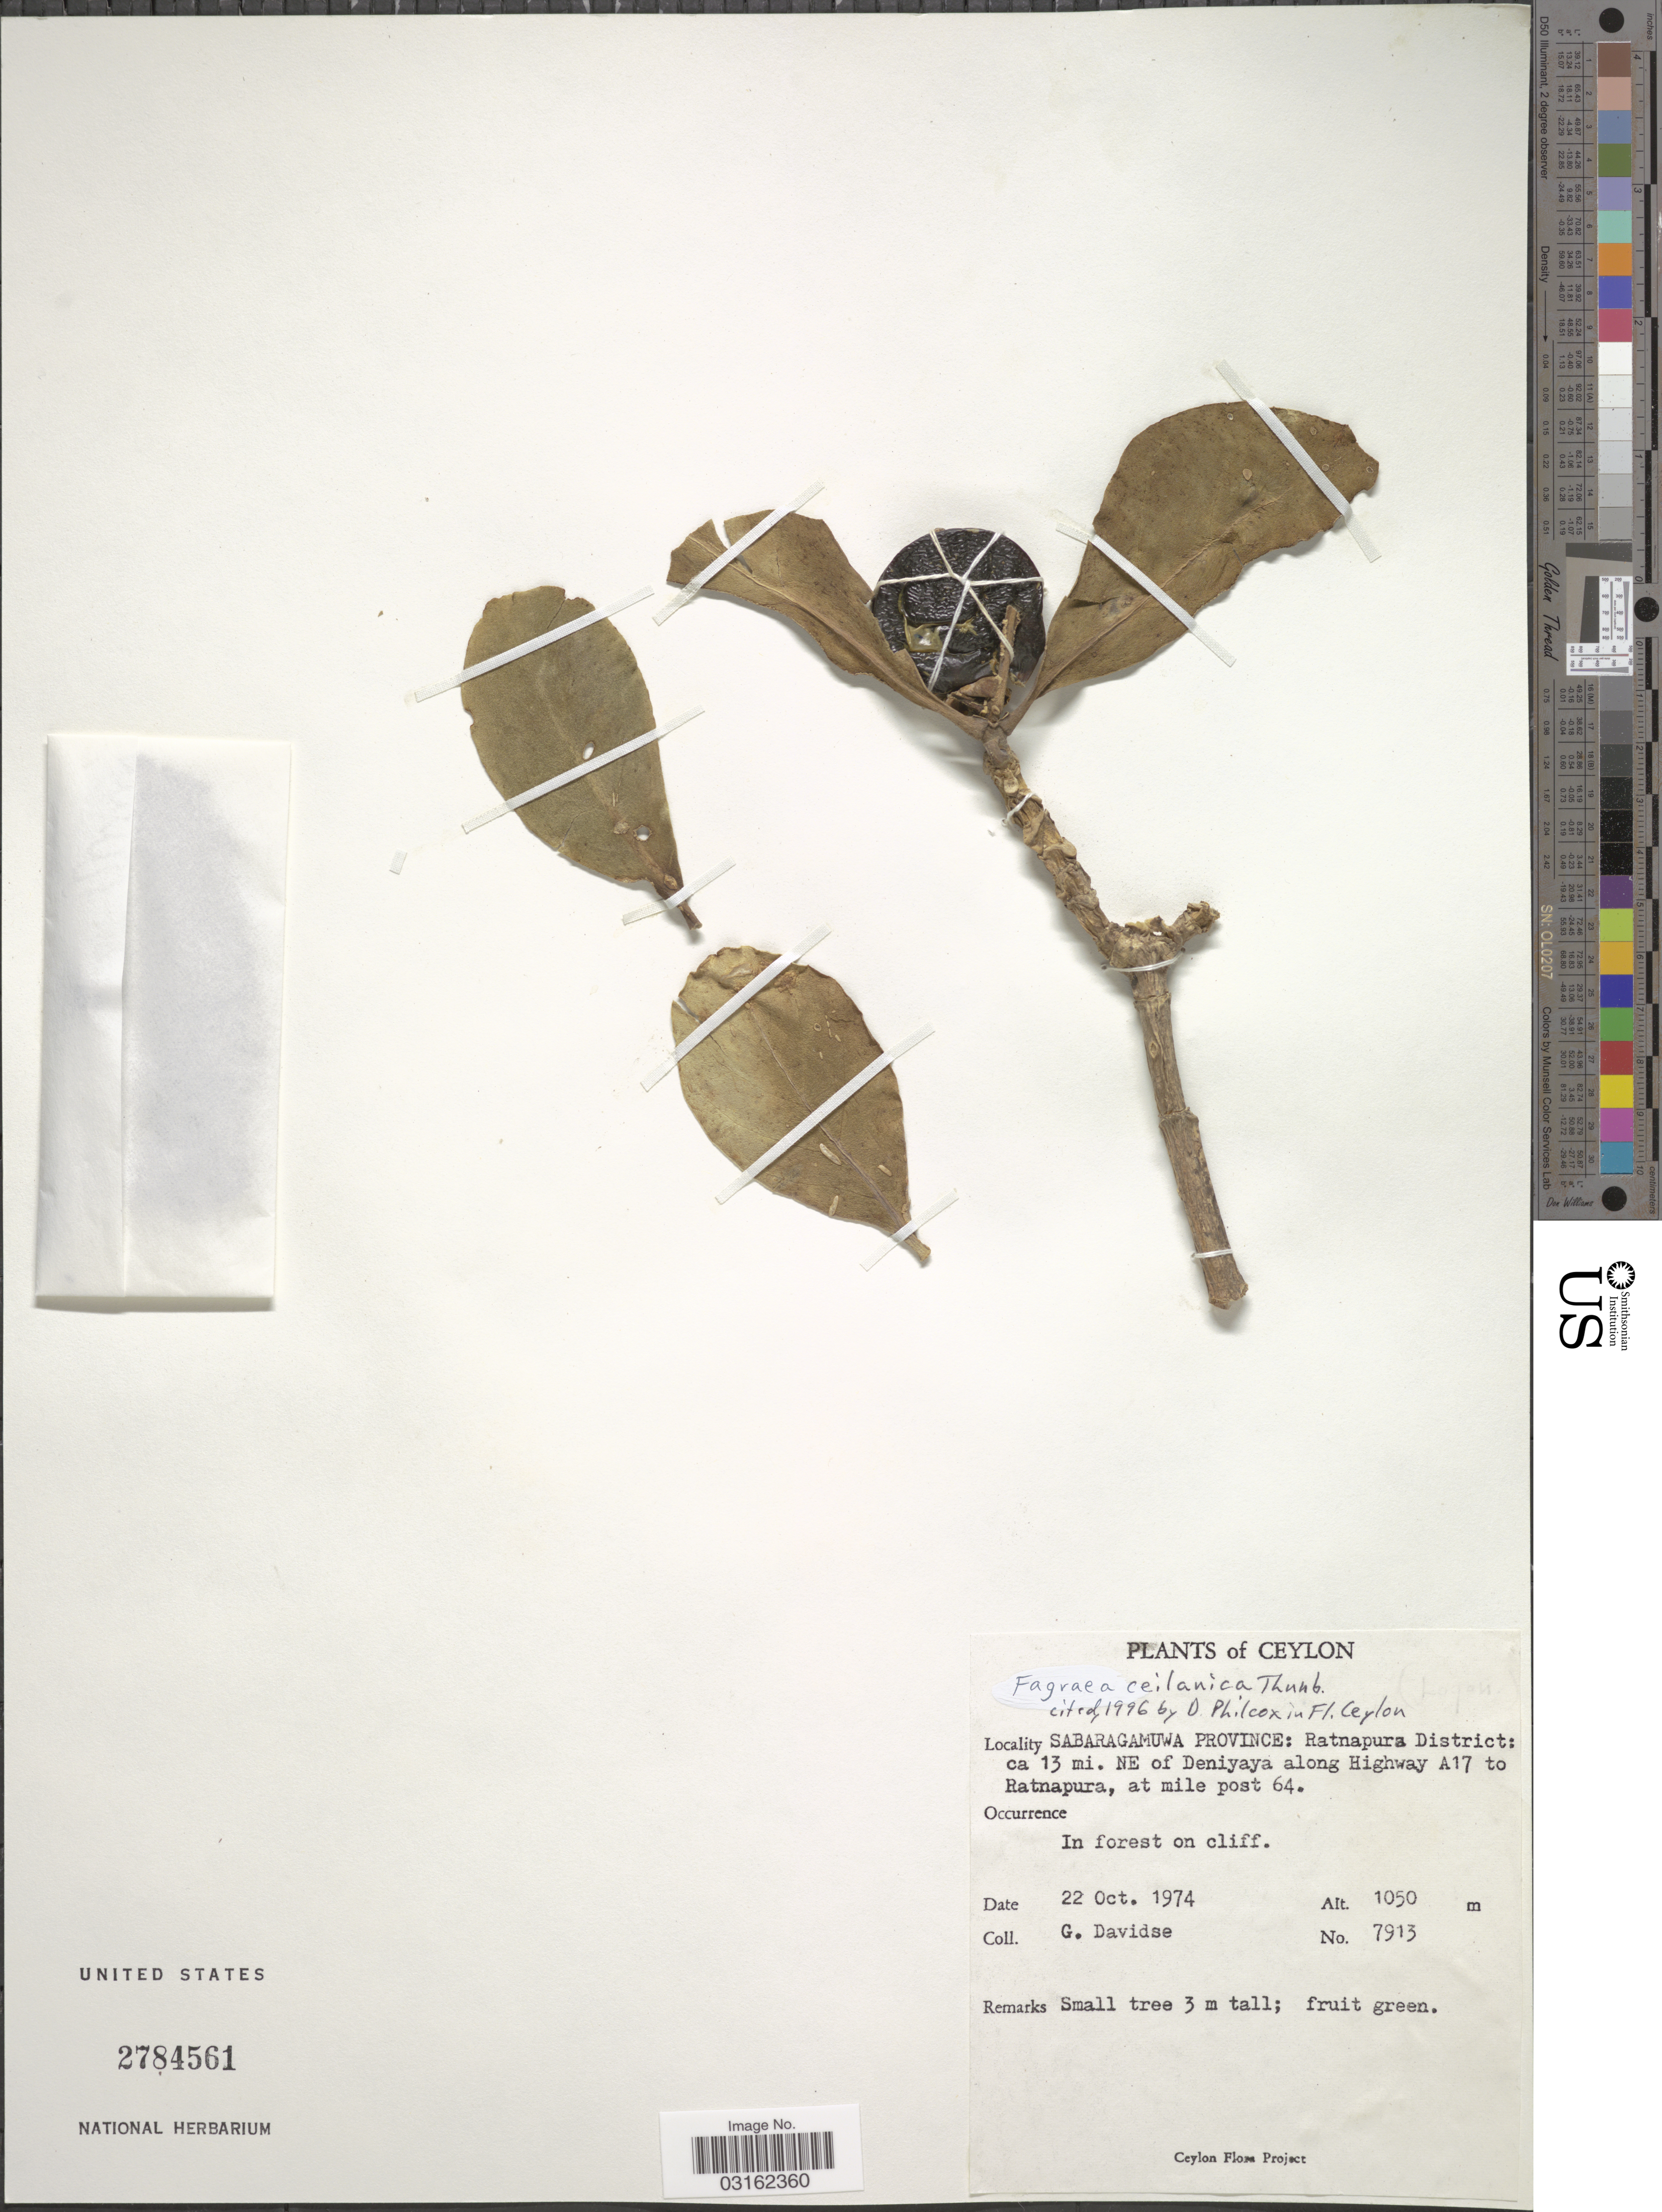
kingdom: Plantae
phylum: Tracheophyta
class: Magnoliopsida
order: Gentianales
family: Gentianaceae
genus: Fagraea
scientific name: Fagraea ceilanica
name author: Thunb.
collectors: G. Davidse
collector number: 7913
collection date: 1974-10-22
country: Sri Lanka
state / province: Sabaragamuwa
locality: Ceylon, Ratnapura District: ca 13 mi. NE of Deniyaya along Highway A17 to Ratnapura, at mile post 64.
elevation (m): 1050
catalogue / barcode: US 2784561